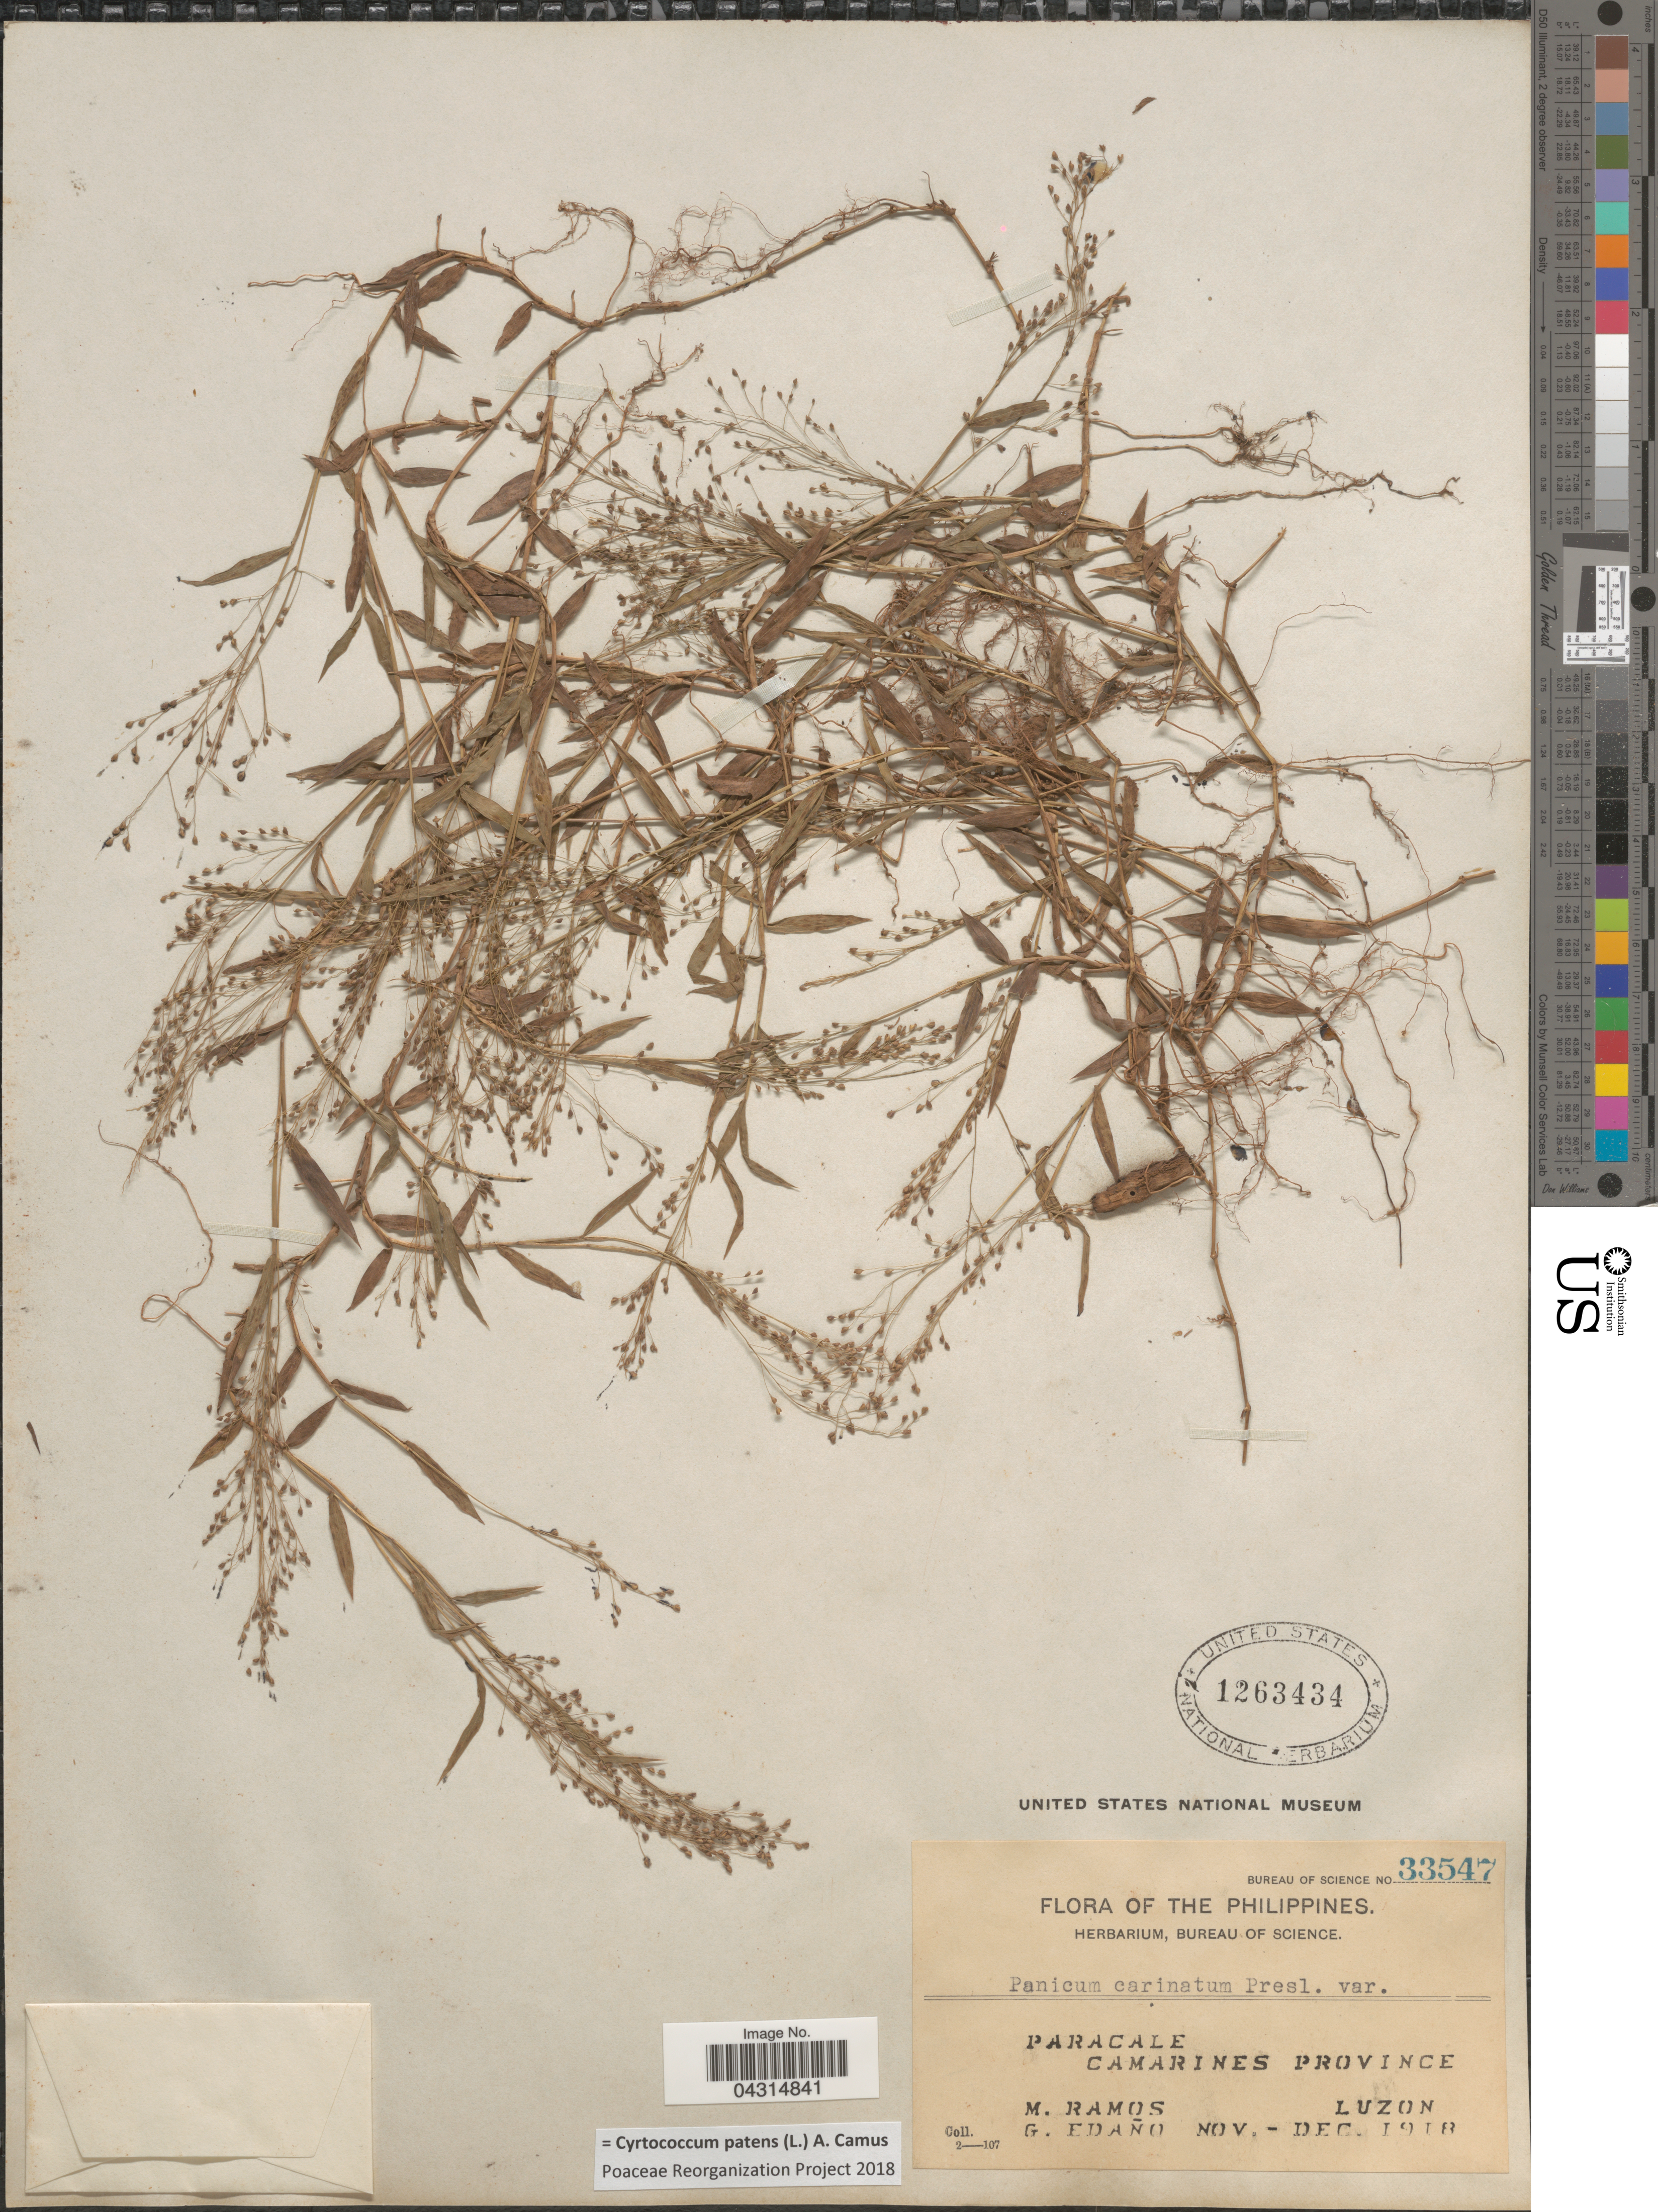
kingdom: Plantae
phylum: Tracheophyta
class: Liliopsida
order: Poales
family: Poaceae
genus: Cyrtococcum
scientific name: Cyrtococcum patens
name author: (L.) A. Camus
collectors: M. Ramos & G. Edaño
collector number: Bureau of Science 33547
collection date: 1918-11/1918-12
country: Philippines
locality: Paracale. Camarines Province. Luzon.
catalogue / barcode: US 1263434